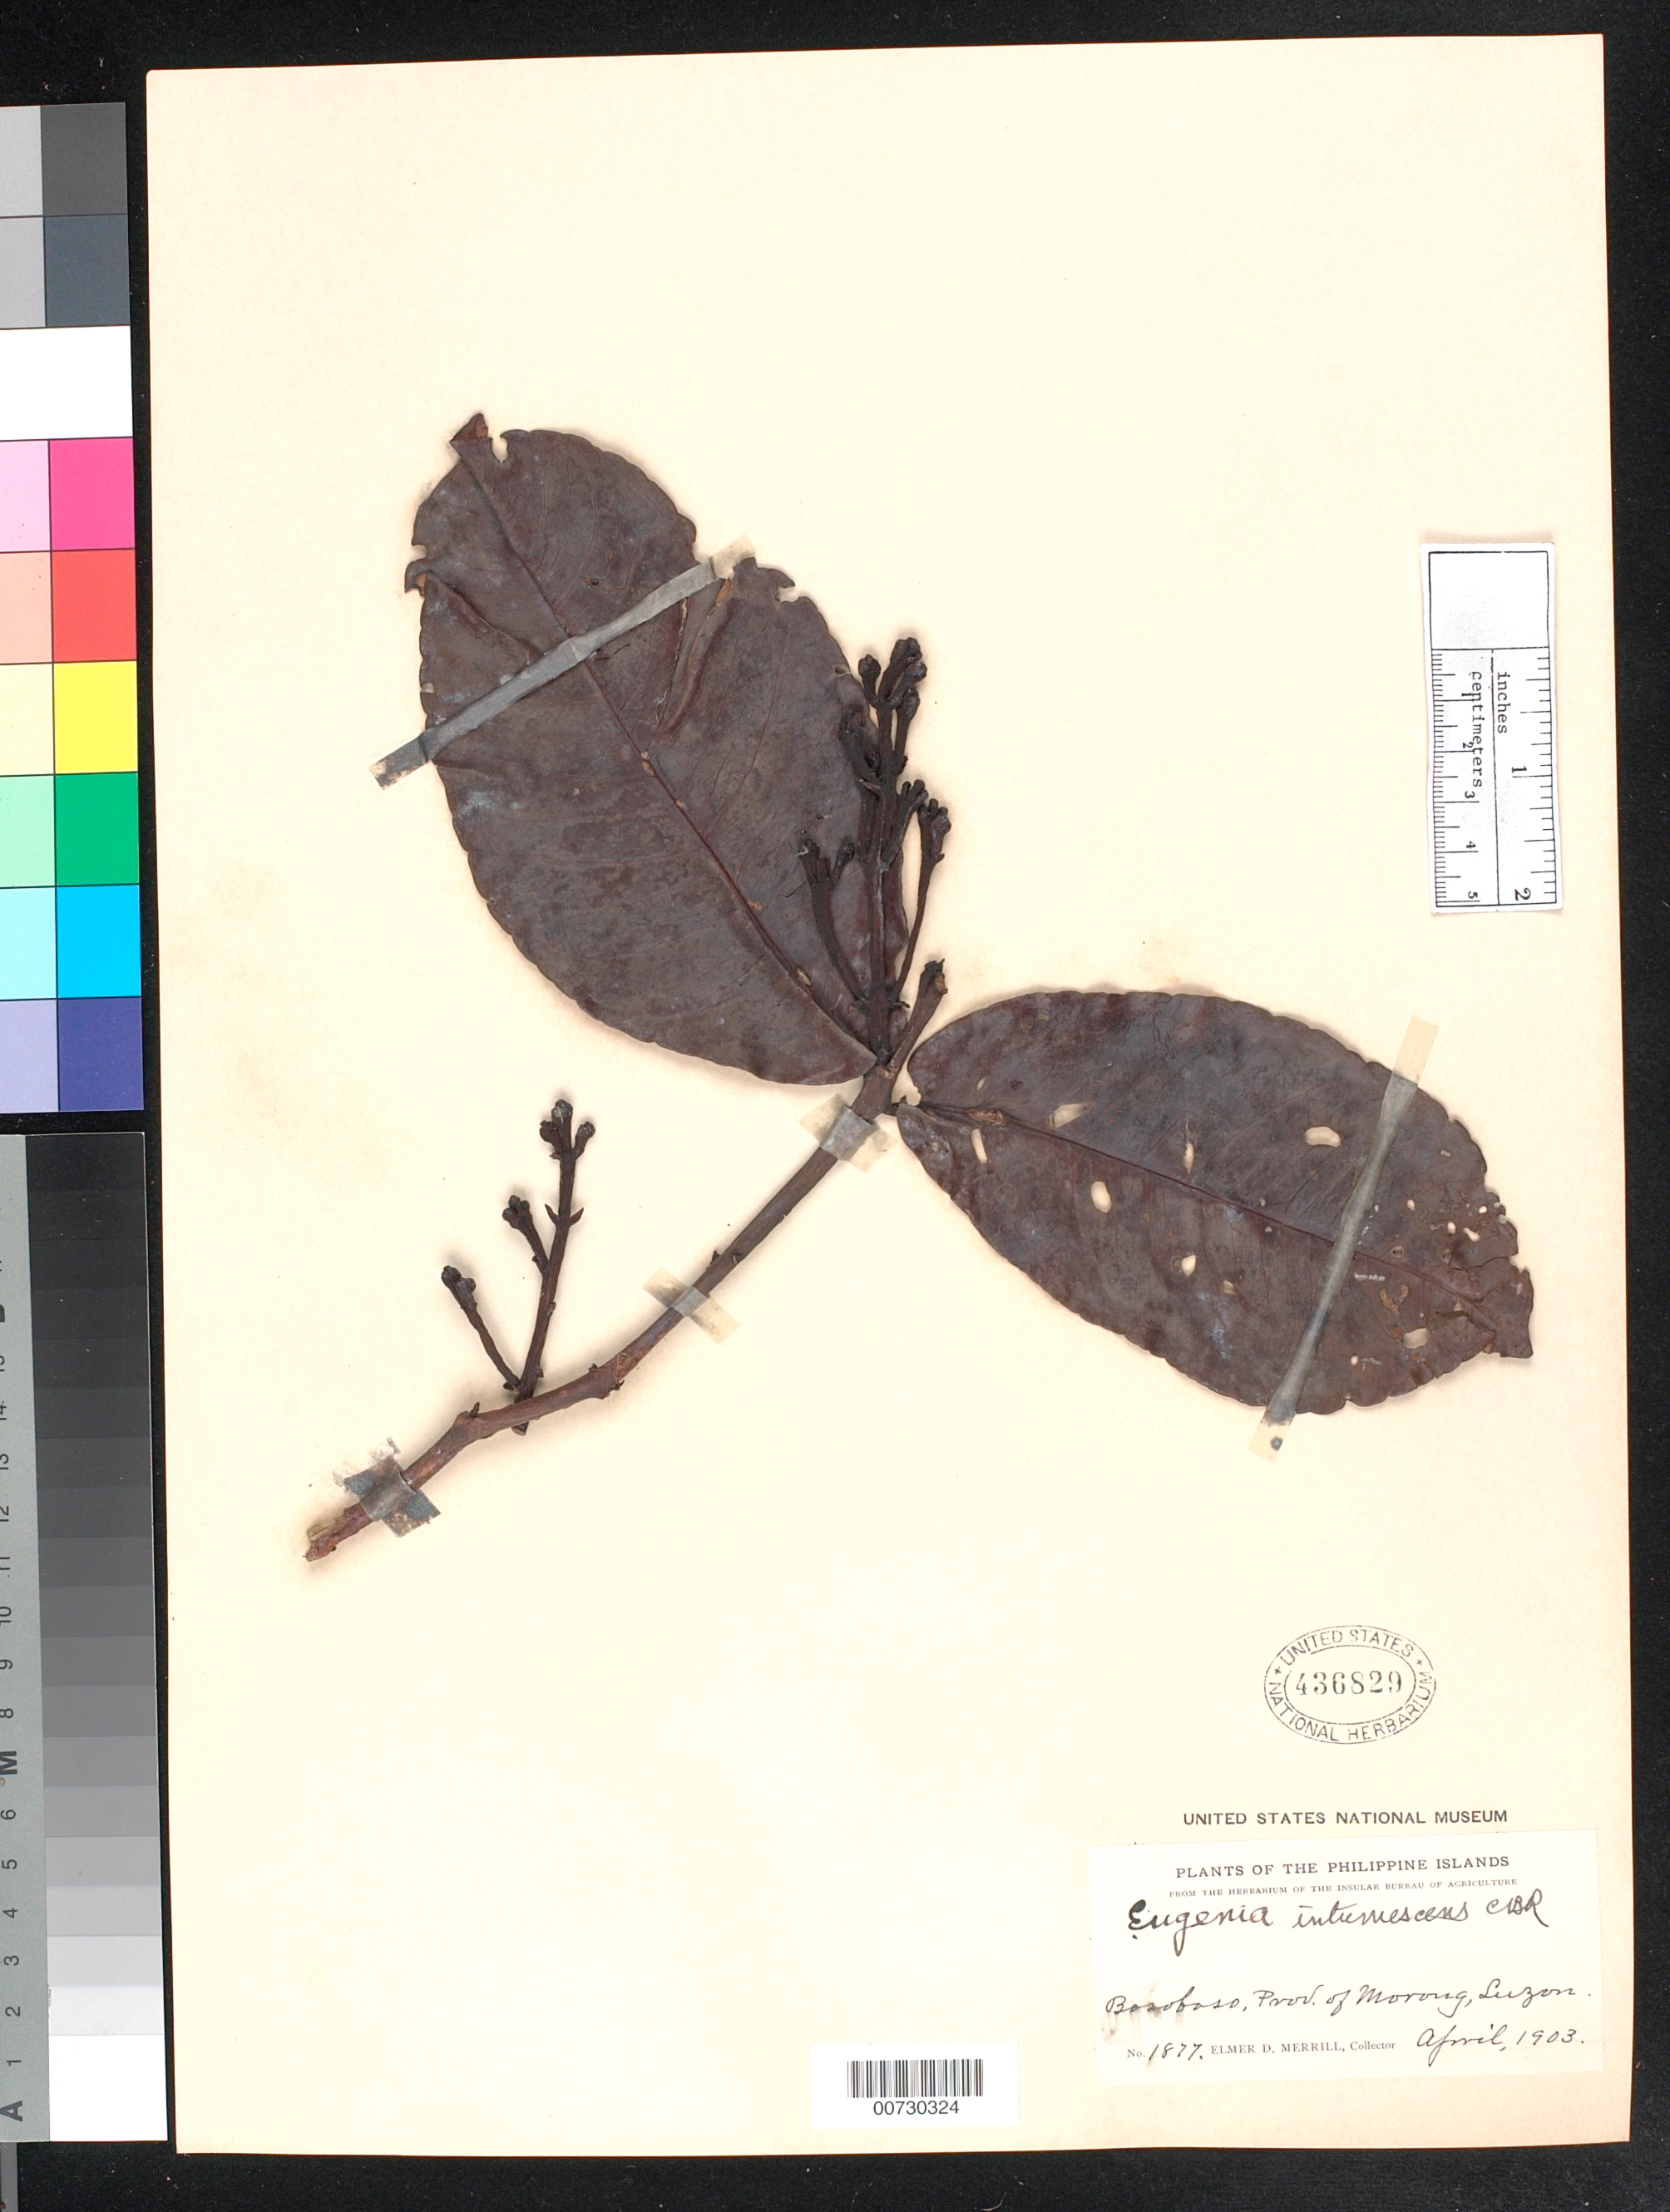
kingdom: Plantae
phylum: Tracheophyta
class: Magnoliopsida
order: Myrtales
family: Myrtaceae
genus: Syzygium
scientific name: Syzygium intumescens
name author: (C.B. Rob.) Merr.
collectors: E. D. Merrill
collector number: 1877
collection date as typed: Apr 1903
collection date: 1903-04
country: Philippines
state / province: Calabarzon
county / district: Rizal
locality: Bosoboso. Morong.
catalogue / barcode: US 436829